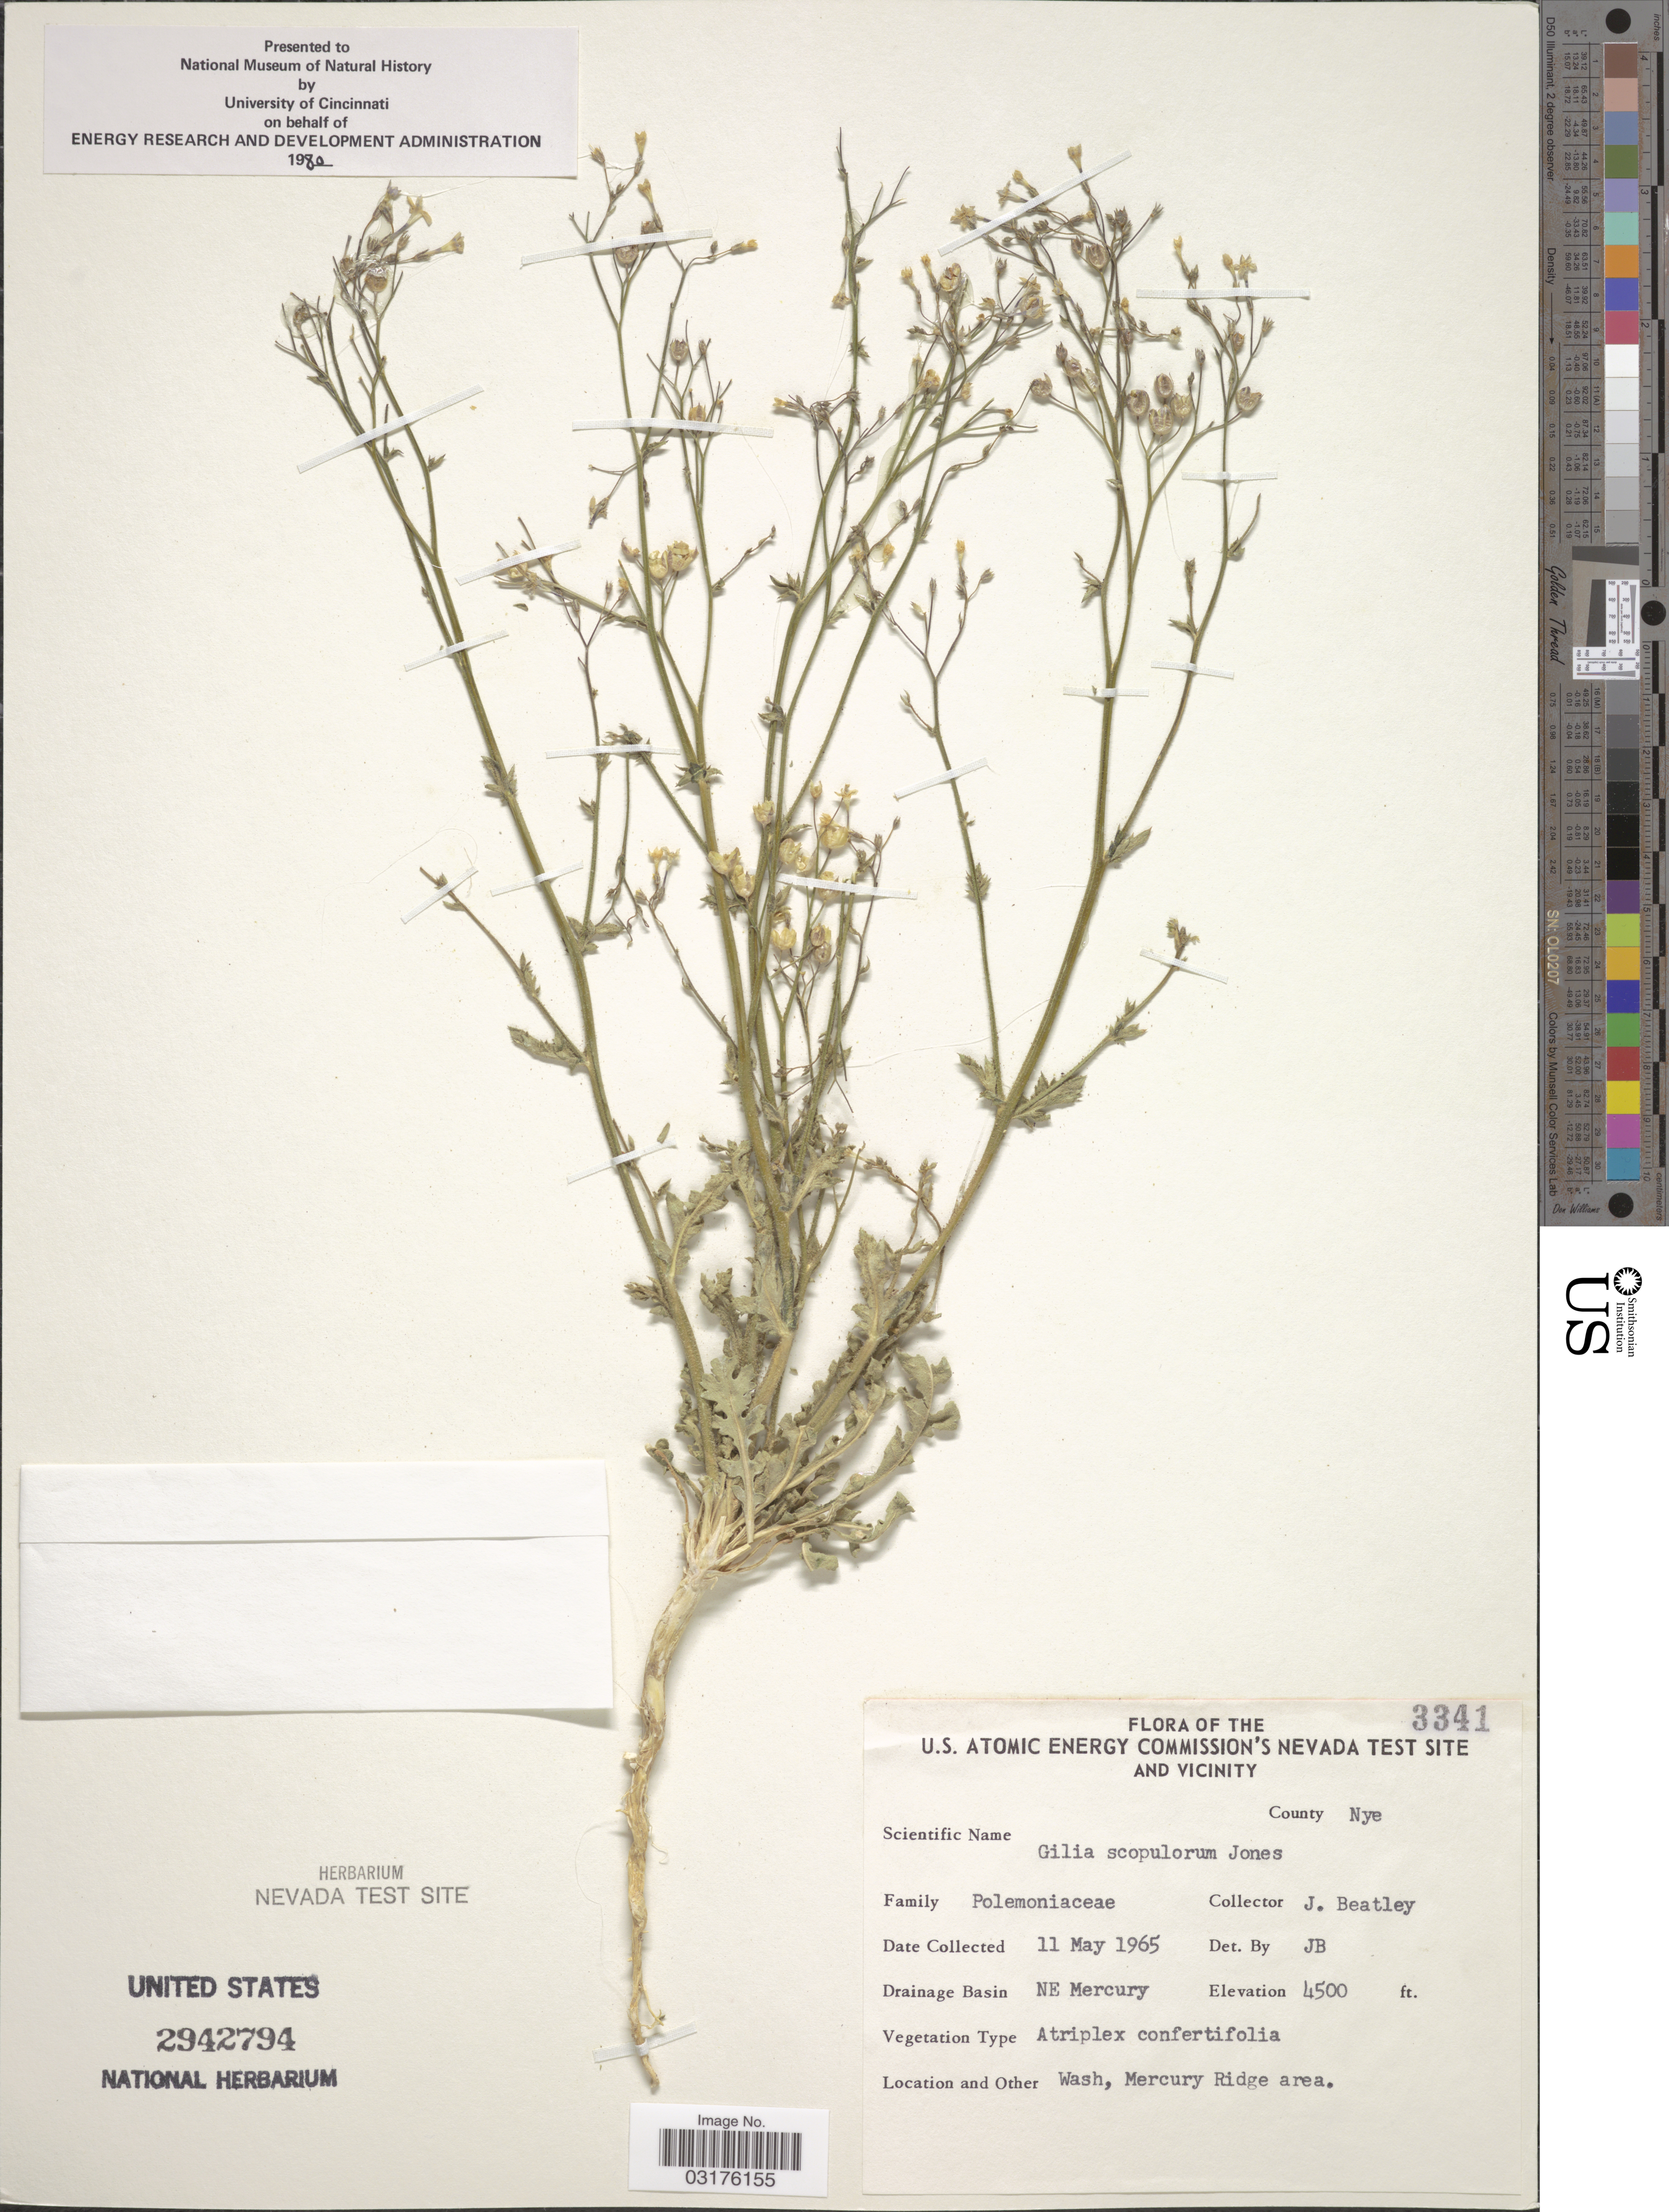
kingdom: Plantae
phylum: Tracheophyta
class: Magnoliopsida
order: Ericales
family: Polemoniaceae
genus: Gilia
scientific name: Gilia scopulorum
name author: M.E. Jones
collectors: J. C. Beatley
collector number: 3341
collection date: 1965-05-11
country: United States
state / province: Nevada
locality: The U.S. Atomic Energy Commission's Nevada Test Site And Vicinity, County Nye, Drainage Basin NE Mercury, Wash, Mercury Ridge area.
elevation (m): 1372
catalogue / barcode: US 2942794